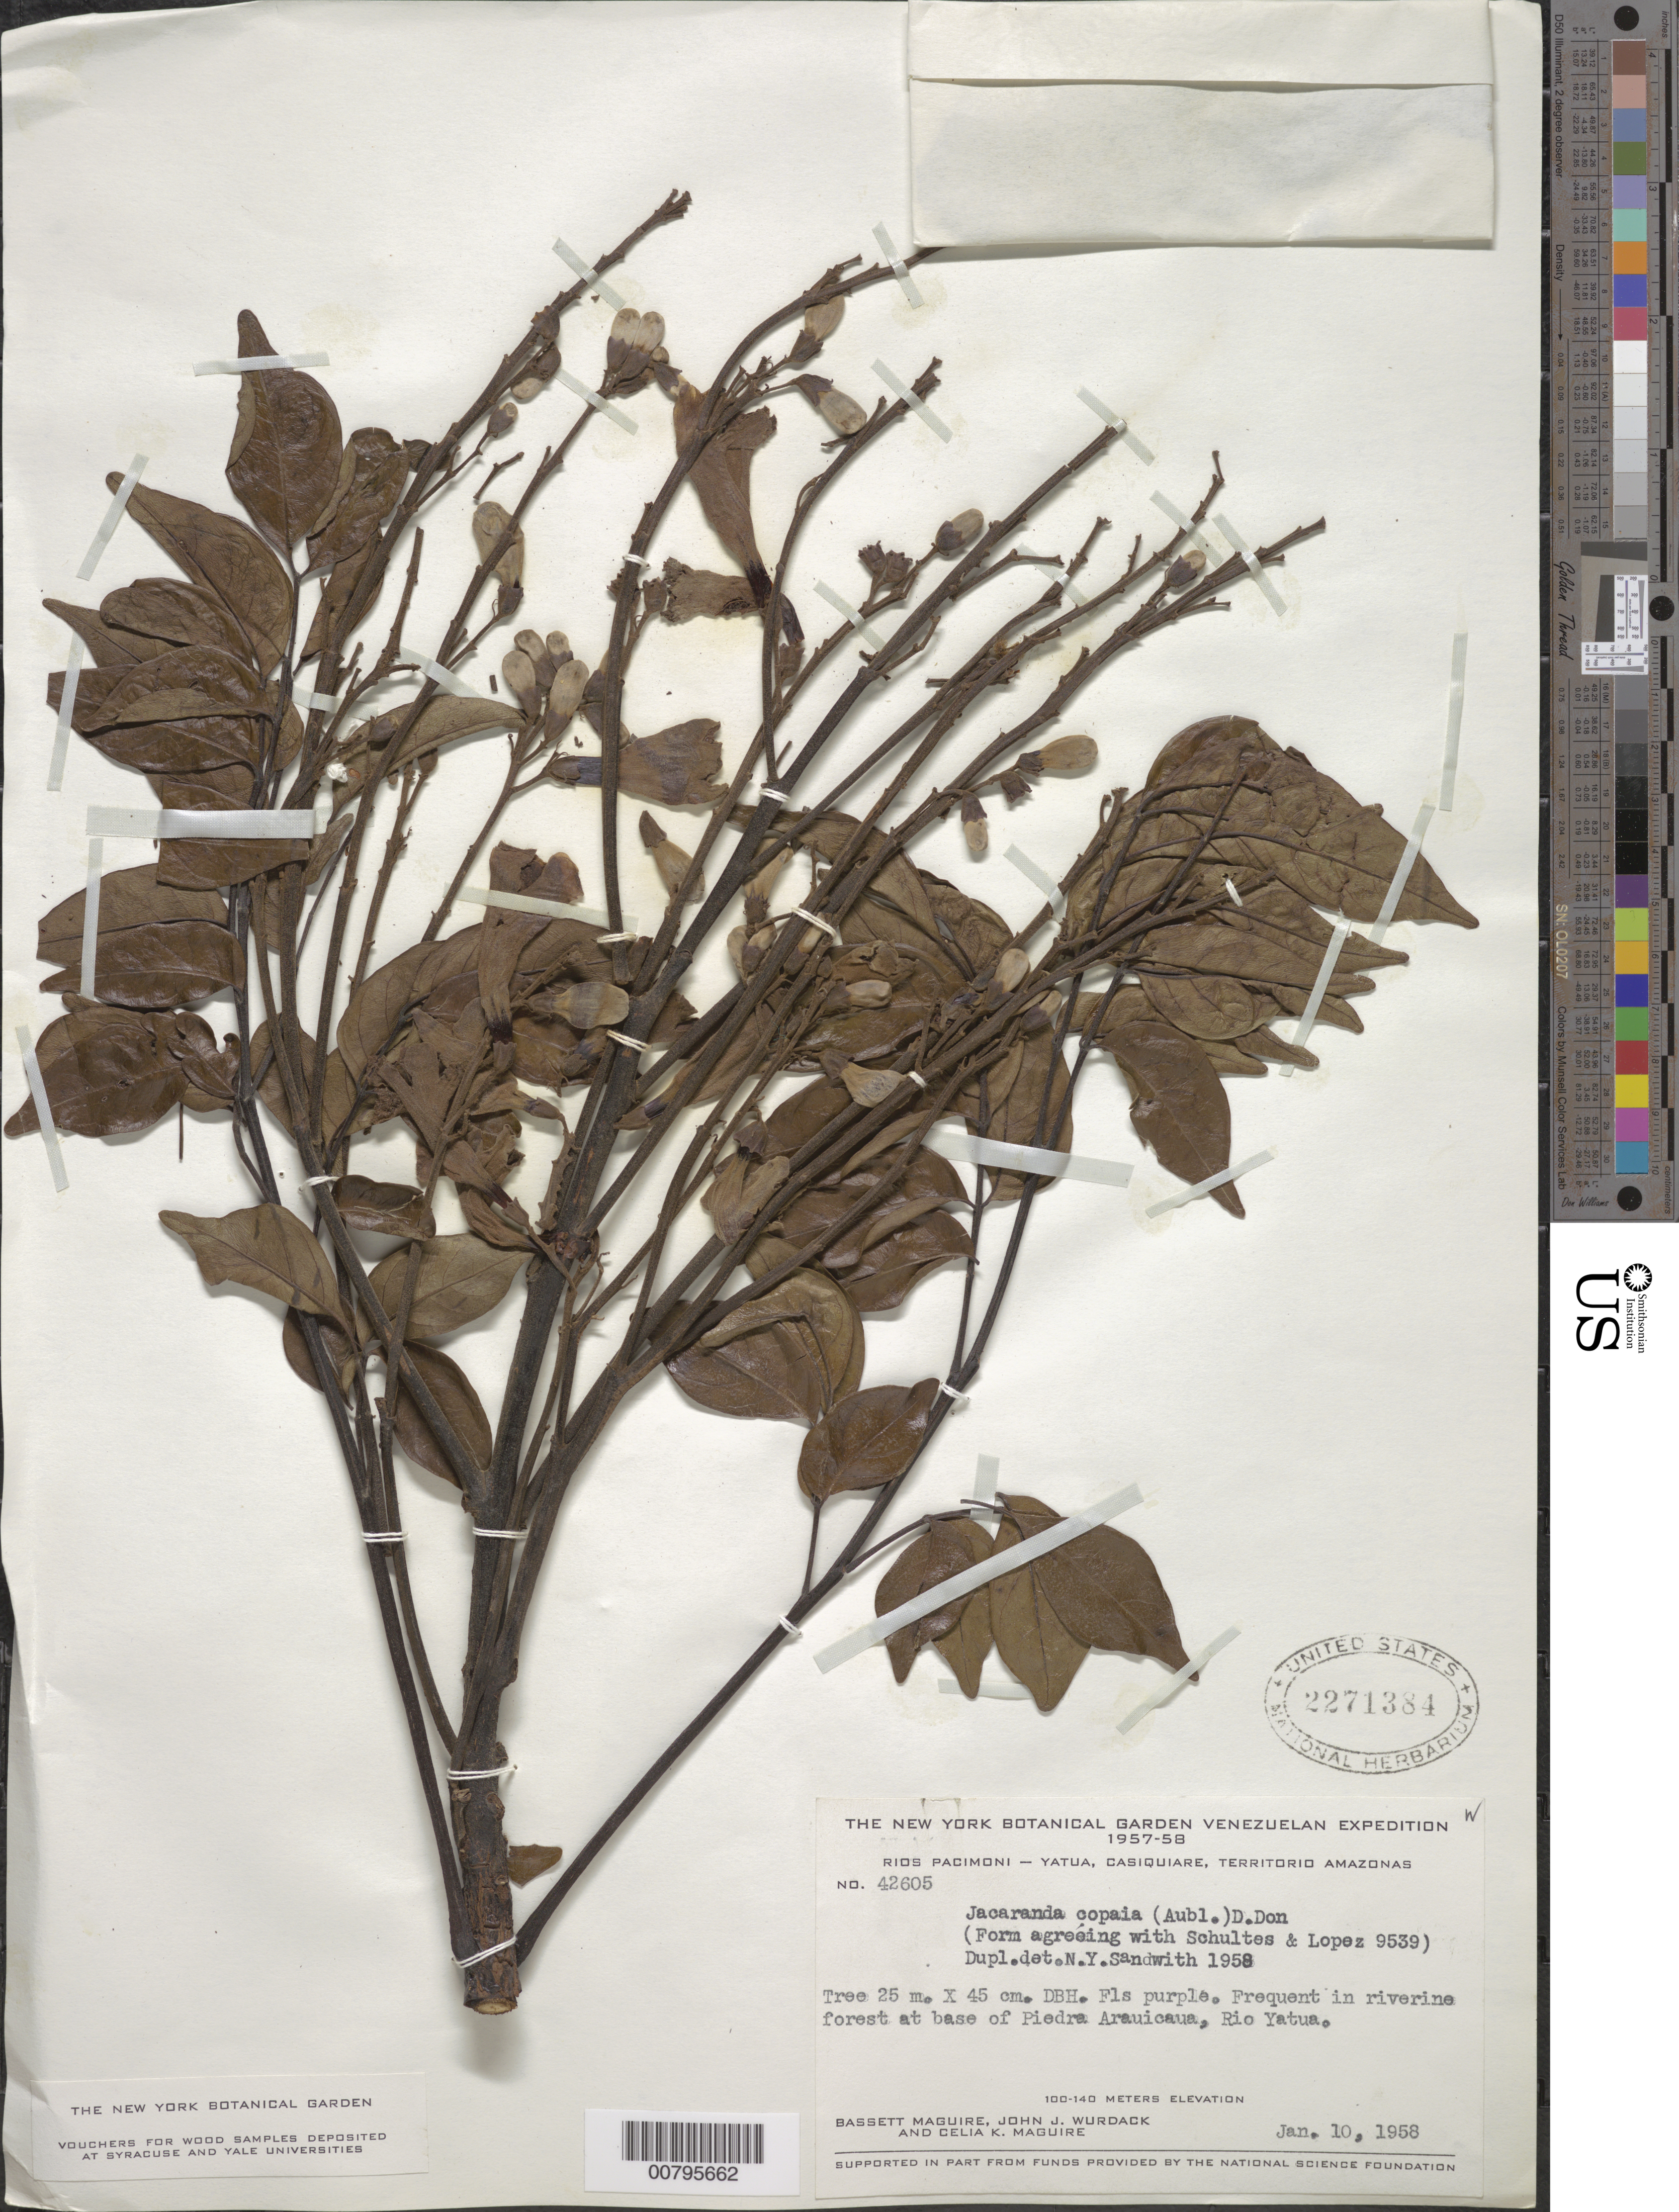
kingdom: Plantae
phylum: Tracheophyta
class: Magnoliopsida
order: Lamiales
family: Bignoniaceae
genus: Jacaranda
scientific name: Jacaranda copaia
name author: (Aubl.) D. Don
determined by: Sandwith, N. Y.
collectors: B. Maguire, J. J. Wurdack & C. K. Maguire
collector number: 42605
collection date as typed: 10-Jan-58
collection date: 1958-01-10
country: Venezuela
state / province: Amazonas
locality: Río Yatua, base of Piedra Arauicaua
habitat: Riverine forest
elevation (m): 100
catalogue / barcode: US 2271384